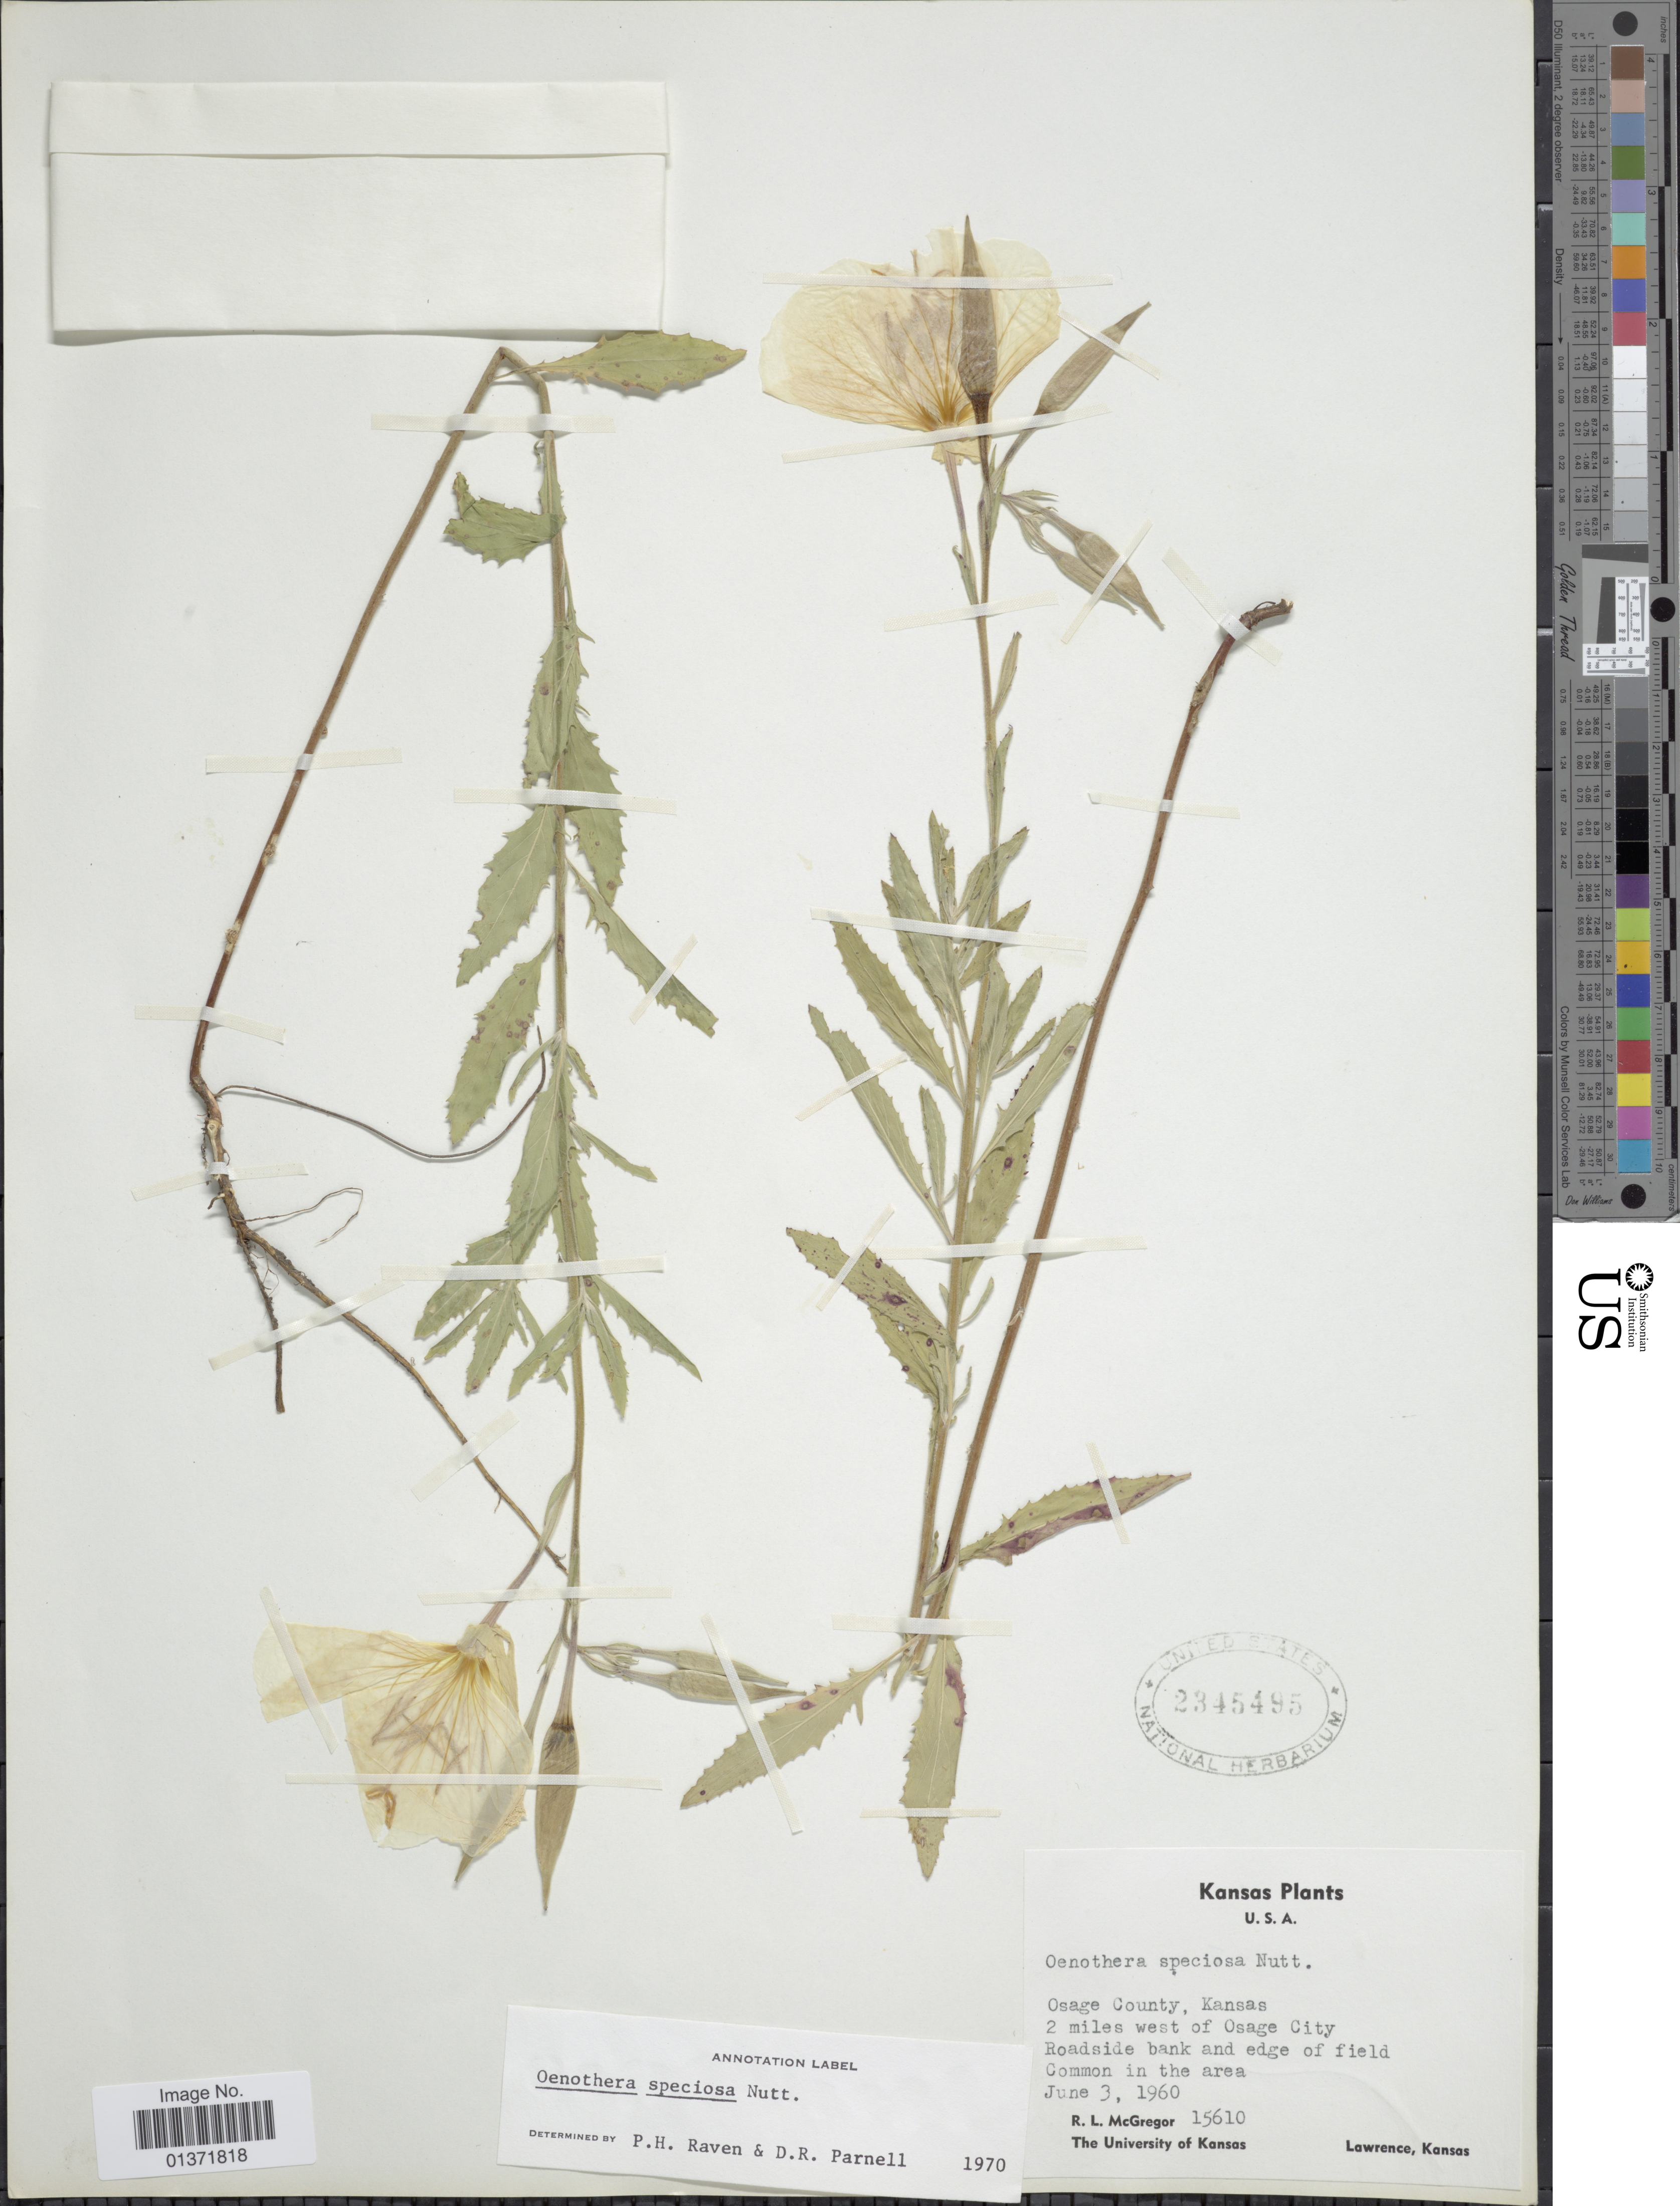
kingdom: Plantae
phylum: Tracheophyta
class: Magnoliopsida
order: Myrtales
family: Onagraceae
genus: Oenothera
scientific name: Oenothera speciosa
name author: Nutt.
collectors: R. McGregor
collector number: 15610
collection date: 1960-06-03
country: United States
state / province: Kansas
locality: Osage County, 2 miles west of Osage City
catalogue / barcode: US 2345495